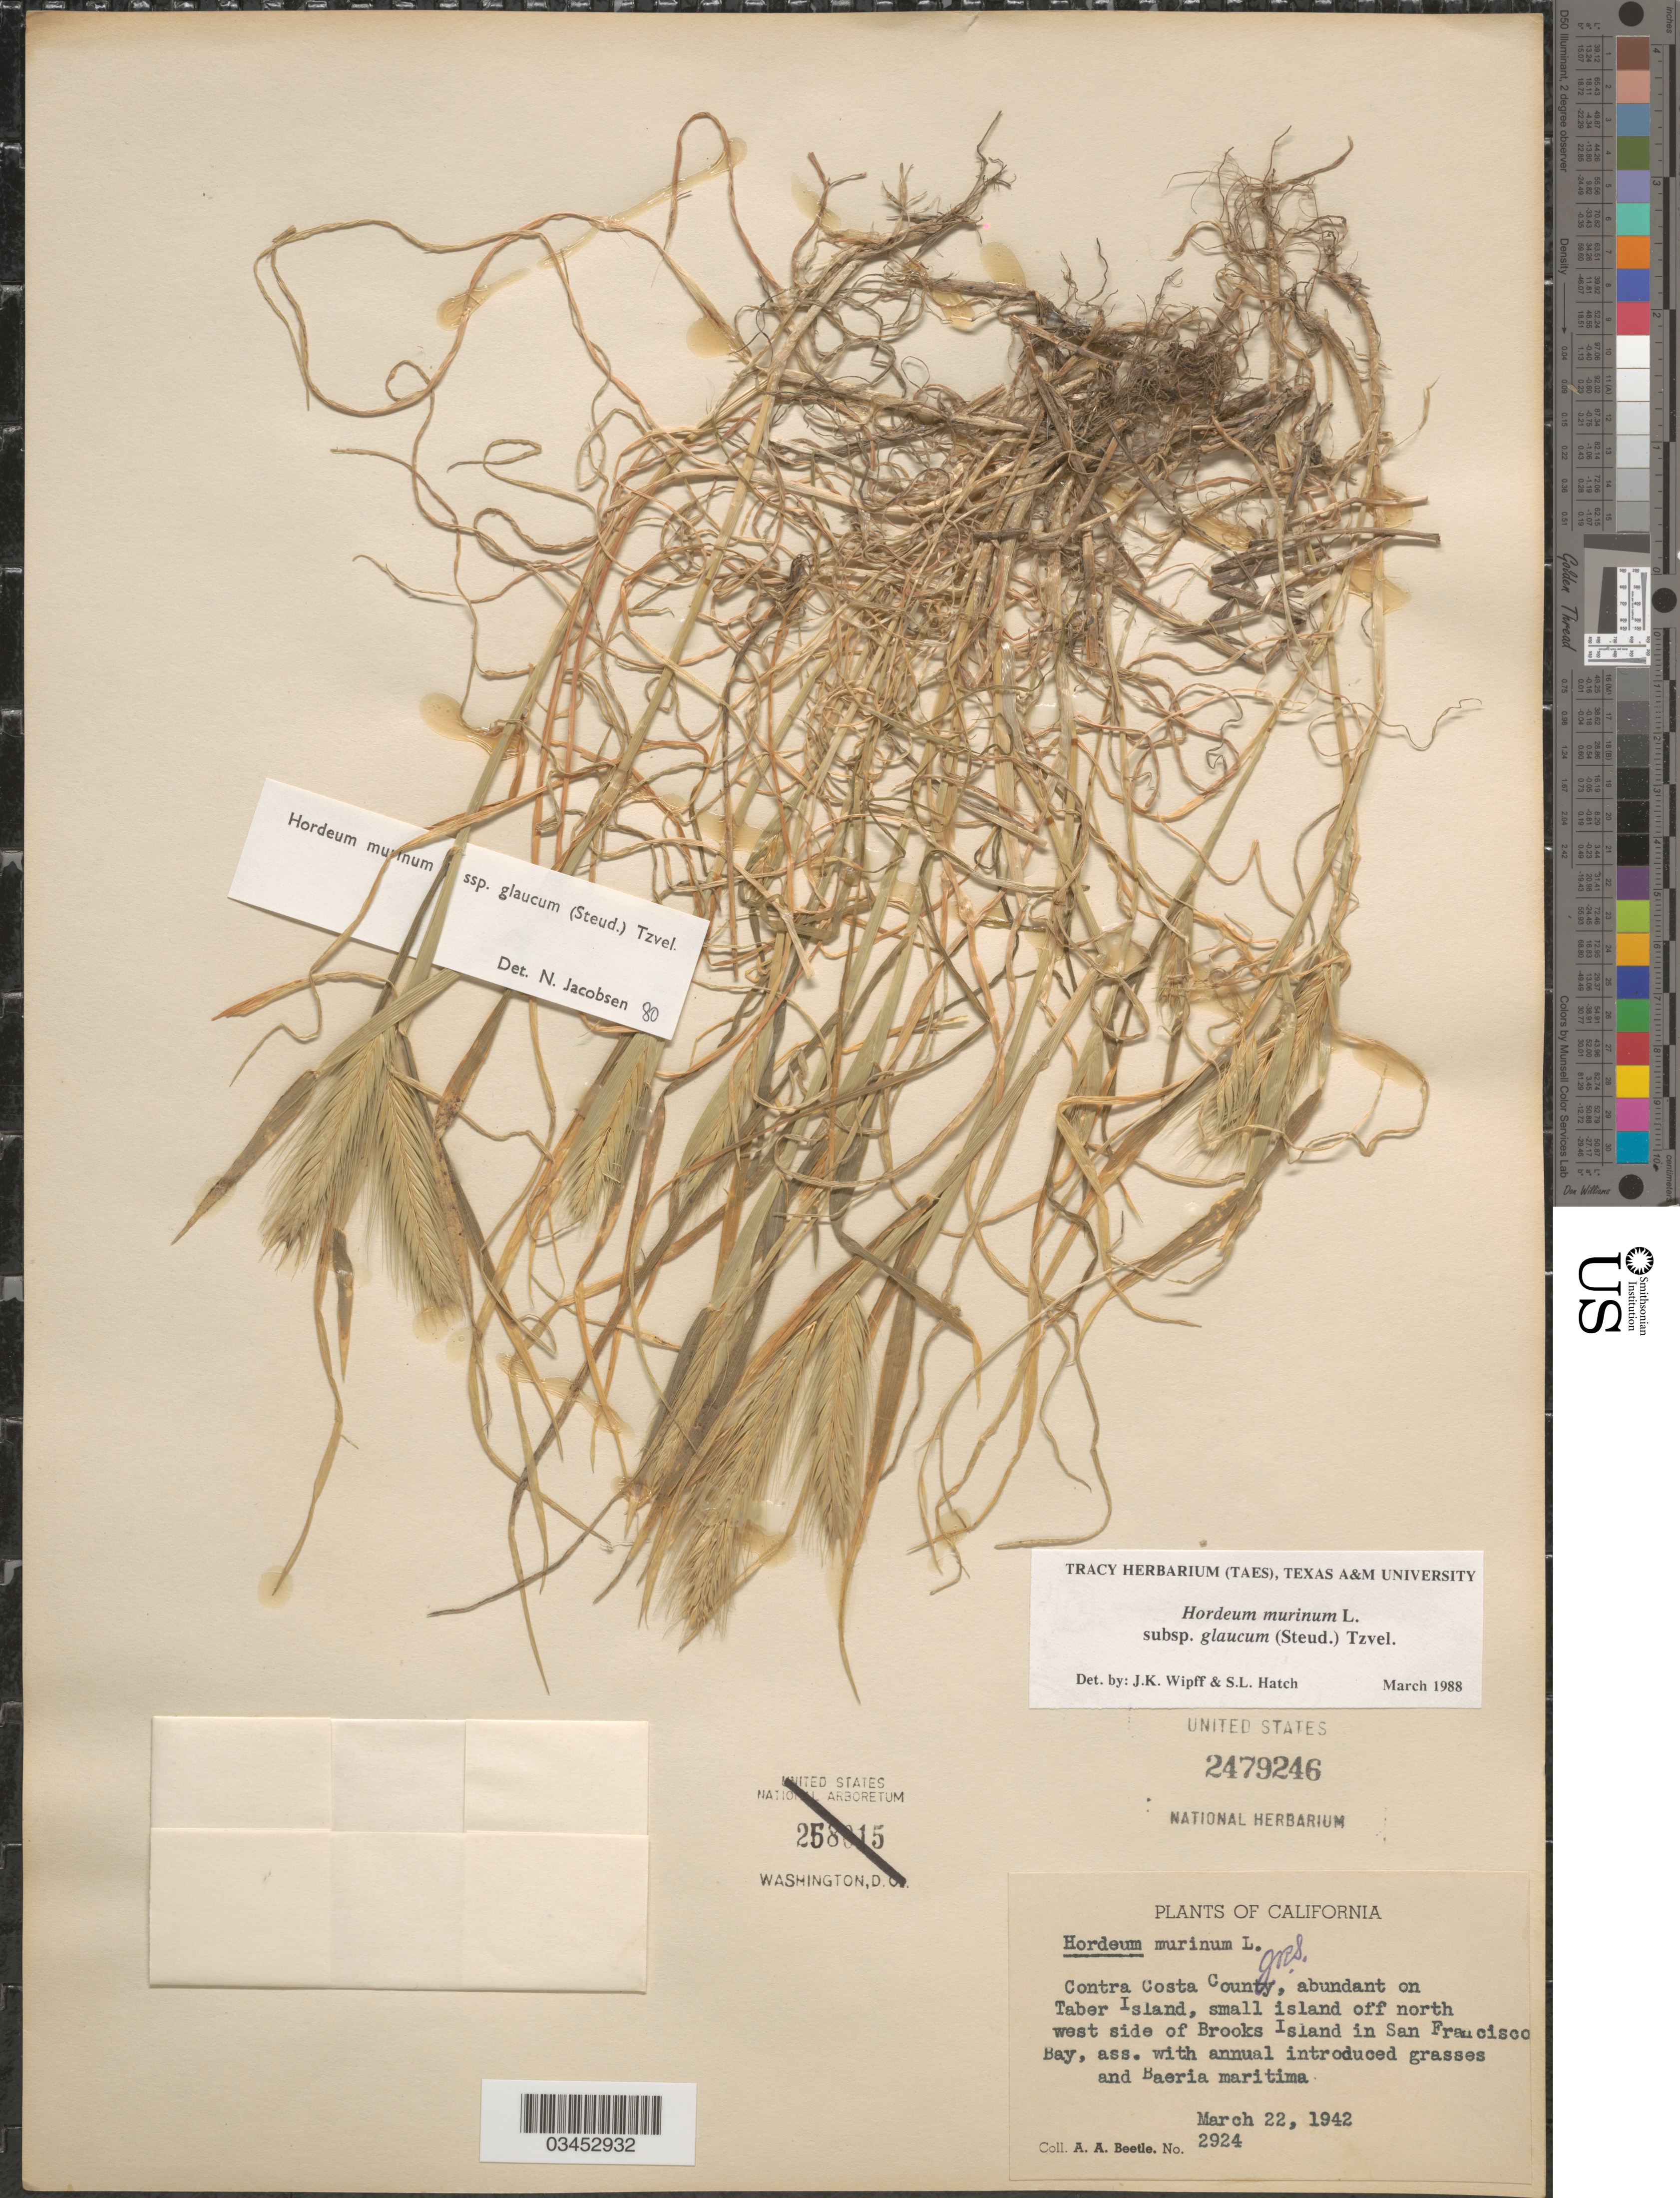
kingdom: Plantae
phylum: Tracheophyta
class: Liliopsida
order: Poales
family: Poaceae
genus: Hordeum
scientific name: Hordeum murinum subsp. glaucum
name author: (Steud.) Tzvelev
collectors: A. A. Beetle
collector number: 2924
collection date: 1942-03-22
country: United States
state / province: California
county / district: Contra Costa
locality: Contra Costa County, abundant on Taber Island, small island off north west side of Brooks Island in San Francisco Bay.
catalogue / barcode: US 2479246